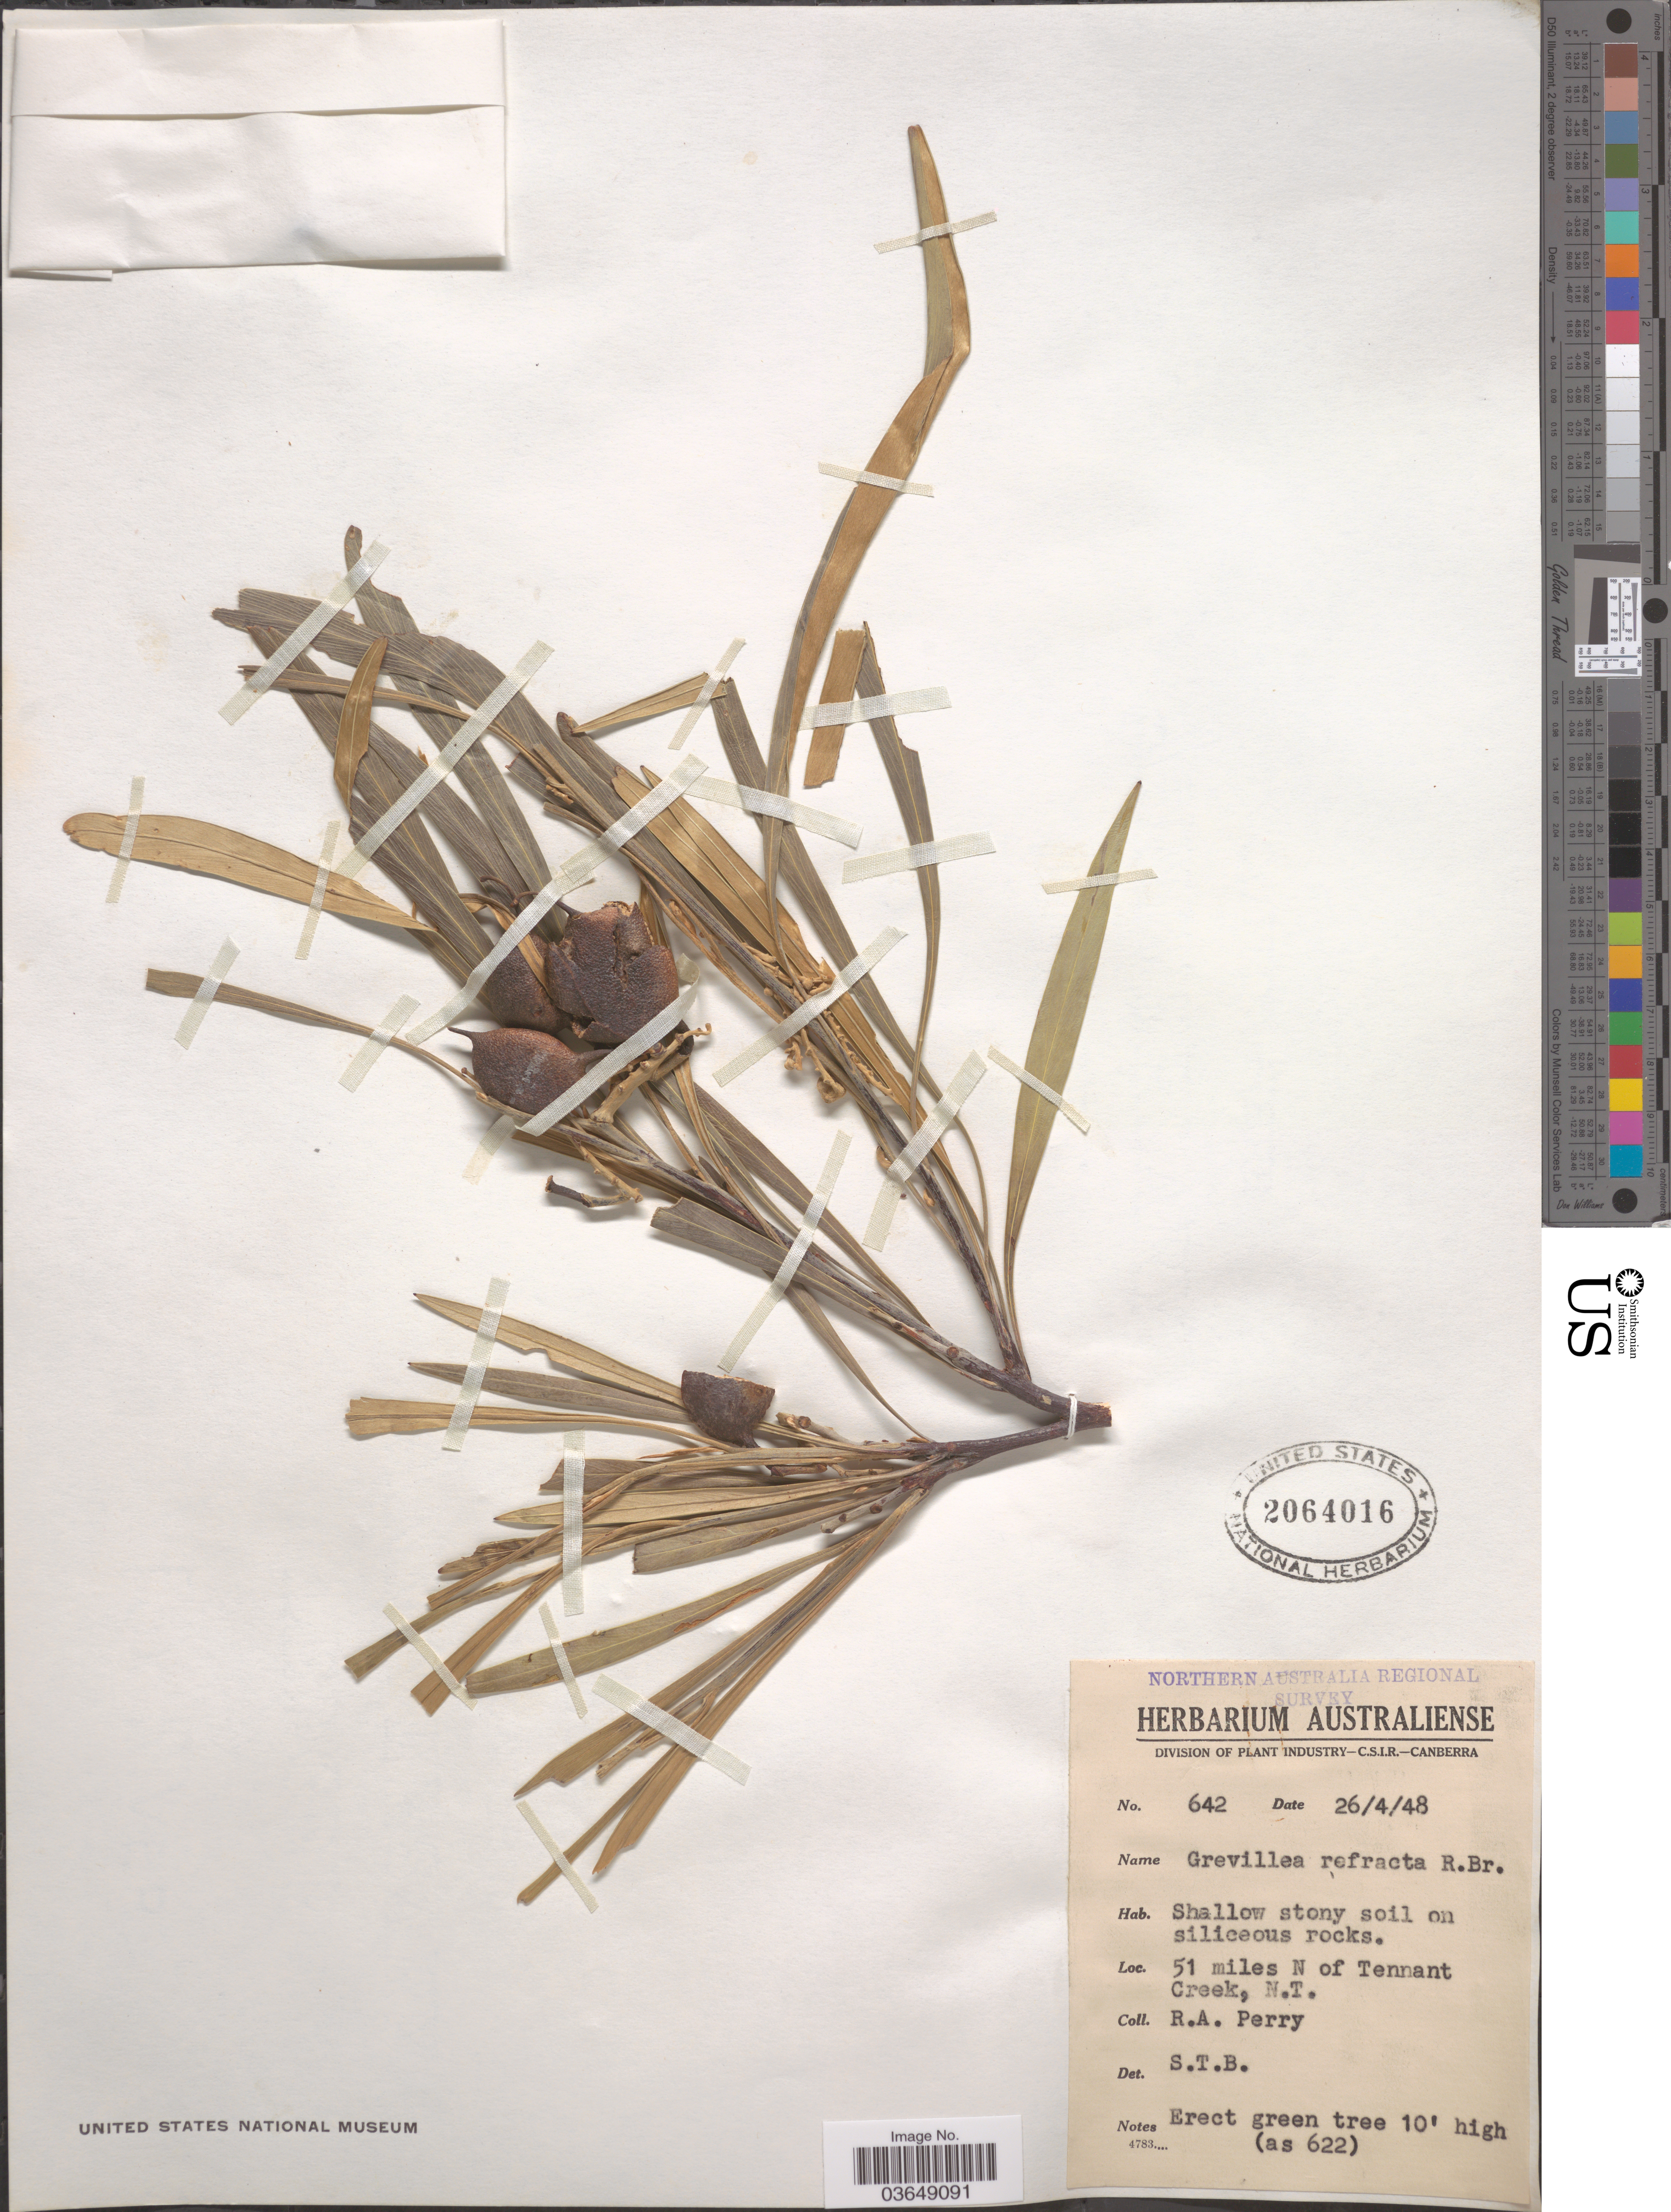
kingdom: Plantae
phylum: Tracheophyta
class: Magnoliopsida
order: Proteales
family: Proteaceae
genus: Grevillea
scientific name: Grevillea refracta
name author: R. Br.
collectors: Perry, R. A.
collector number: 642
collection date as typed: Transcribed d/m/y: 26/4/48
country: Australia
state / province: Northern Territory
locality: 51 miles N of Tennant Creek.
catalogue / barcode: US 2064016